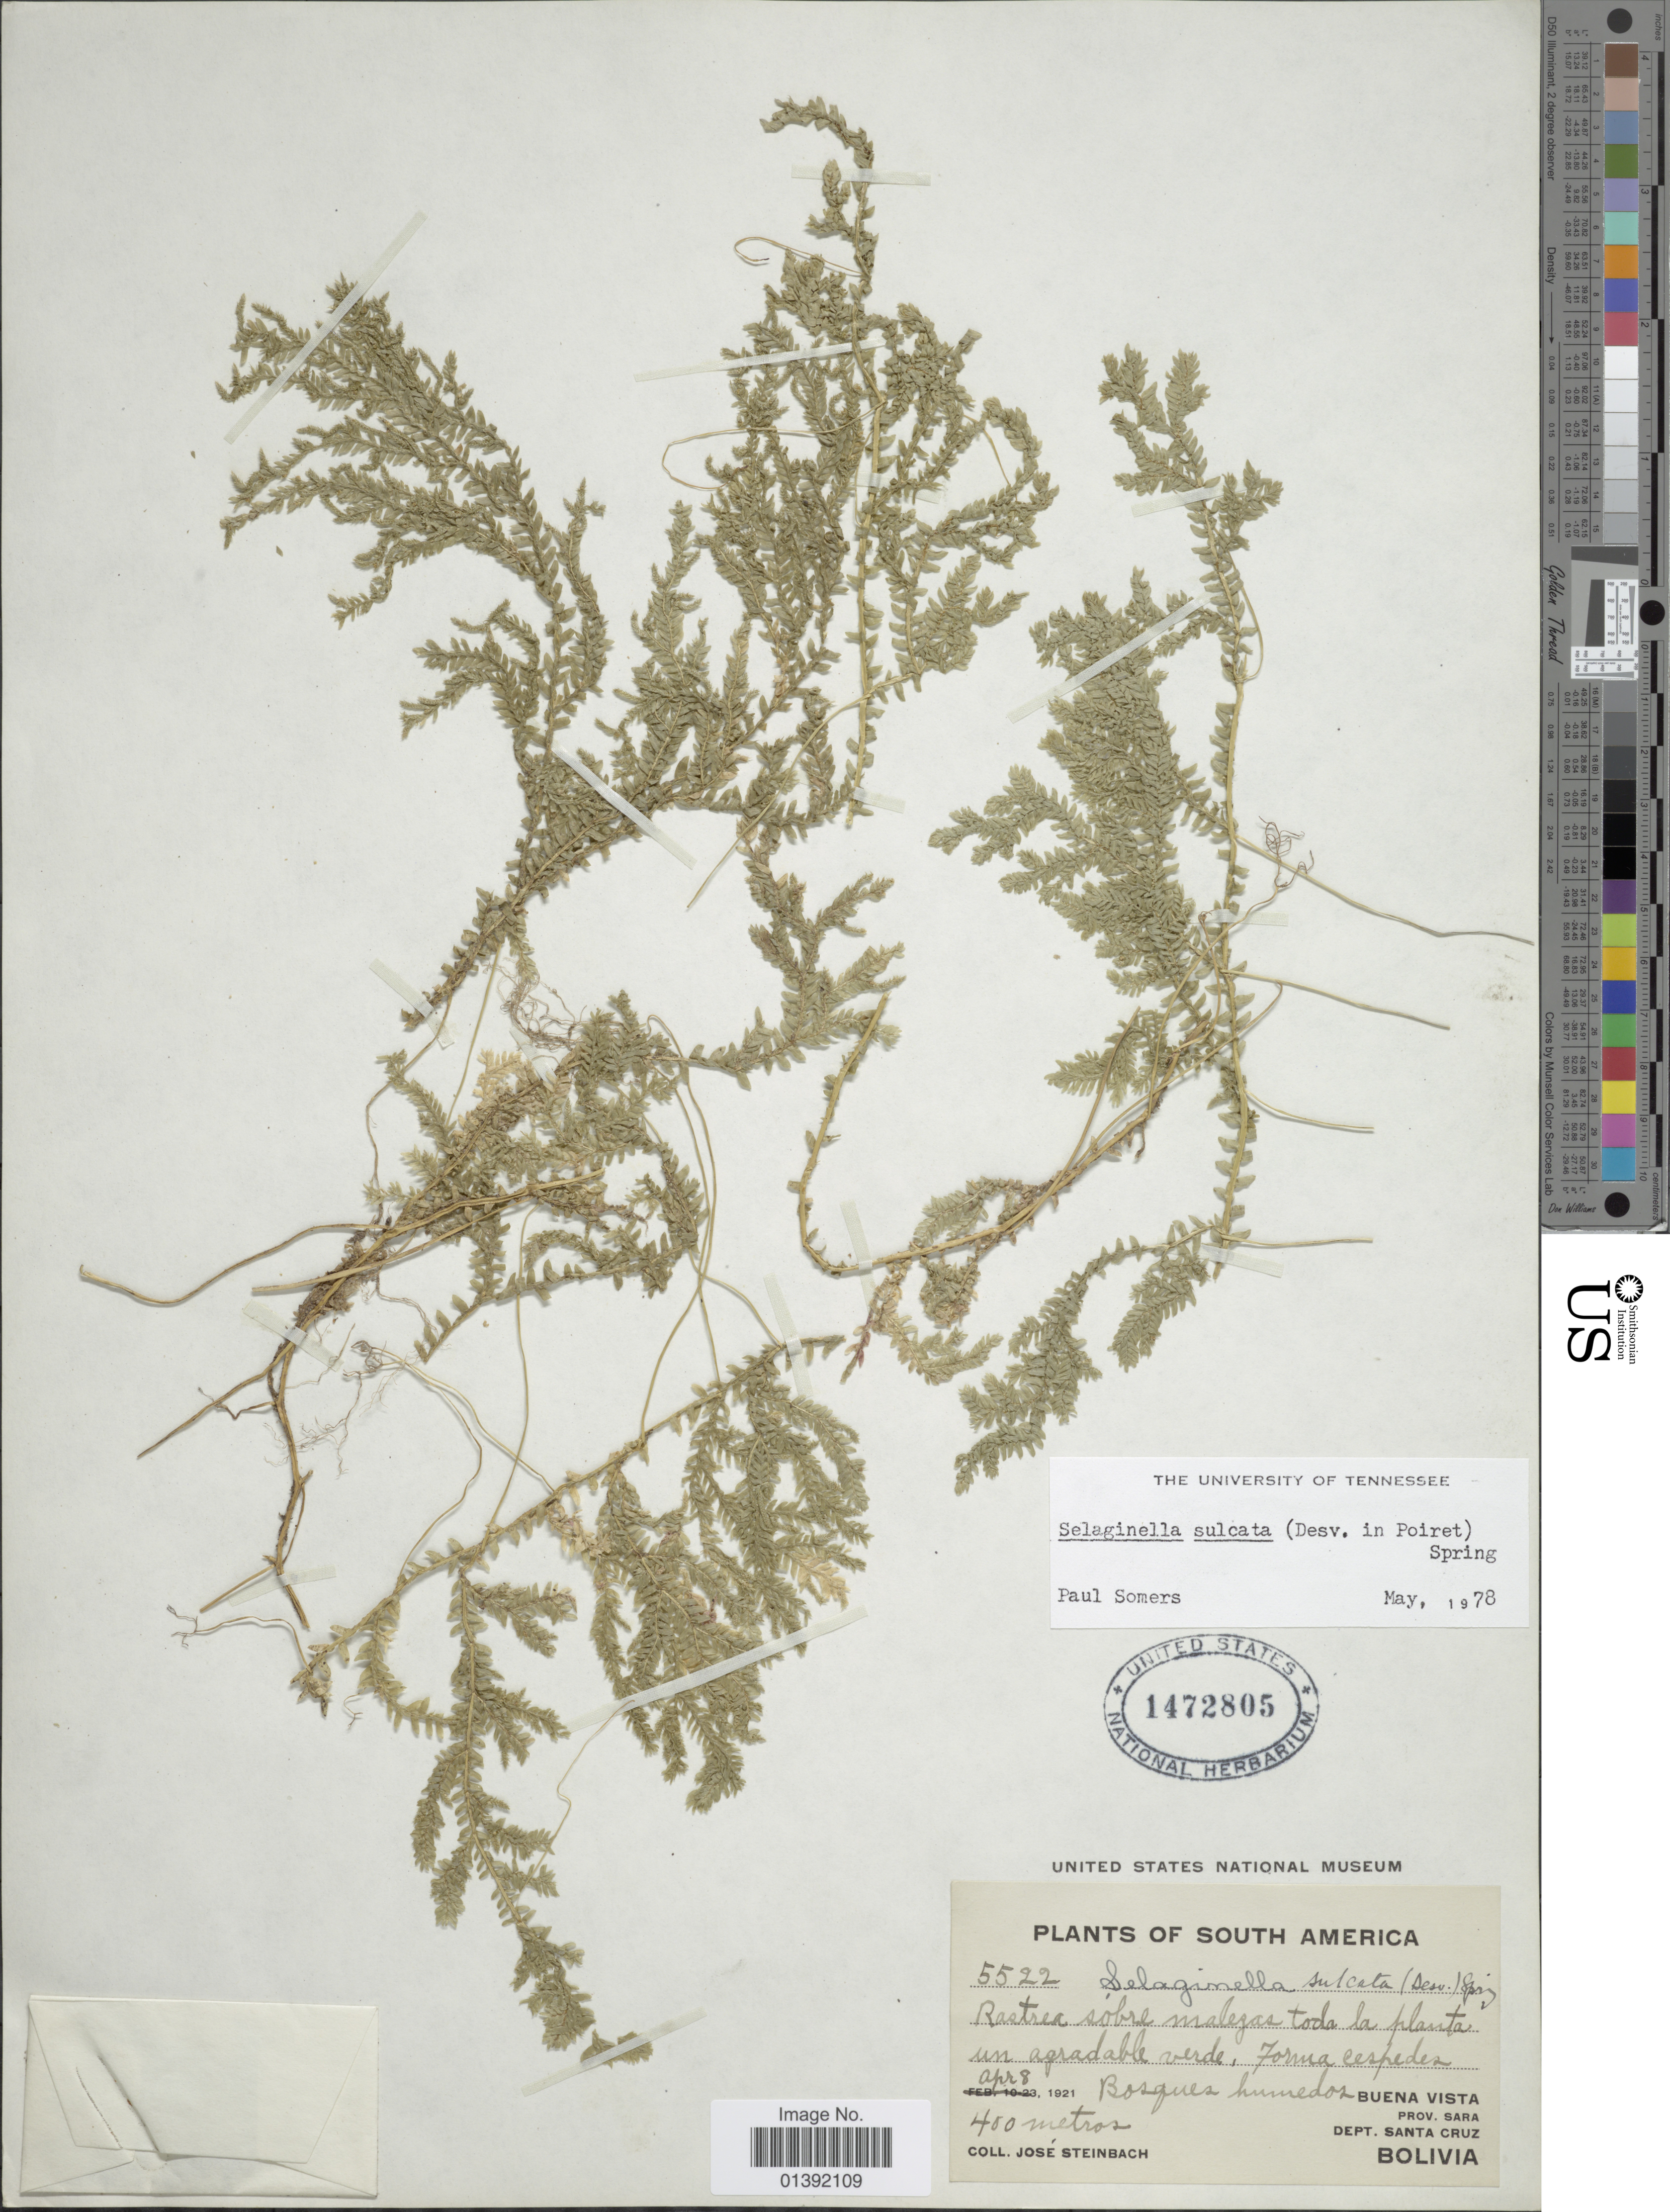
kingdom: Plantae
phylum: Tracheophyta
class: Lycopodiopsida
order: Selaginellales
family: Selaginellaceae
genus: Selaginella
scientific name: Selaginella sulcata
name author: (Desv. ex Poir.) Spring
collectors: J. Steinbach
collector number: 5522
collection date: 1921-04-08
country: Bolivia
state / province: Santa Cruz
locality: Buena Vista, Prov. Sara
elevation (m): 400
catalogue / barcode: US 1472805